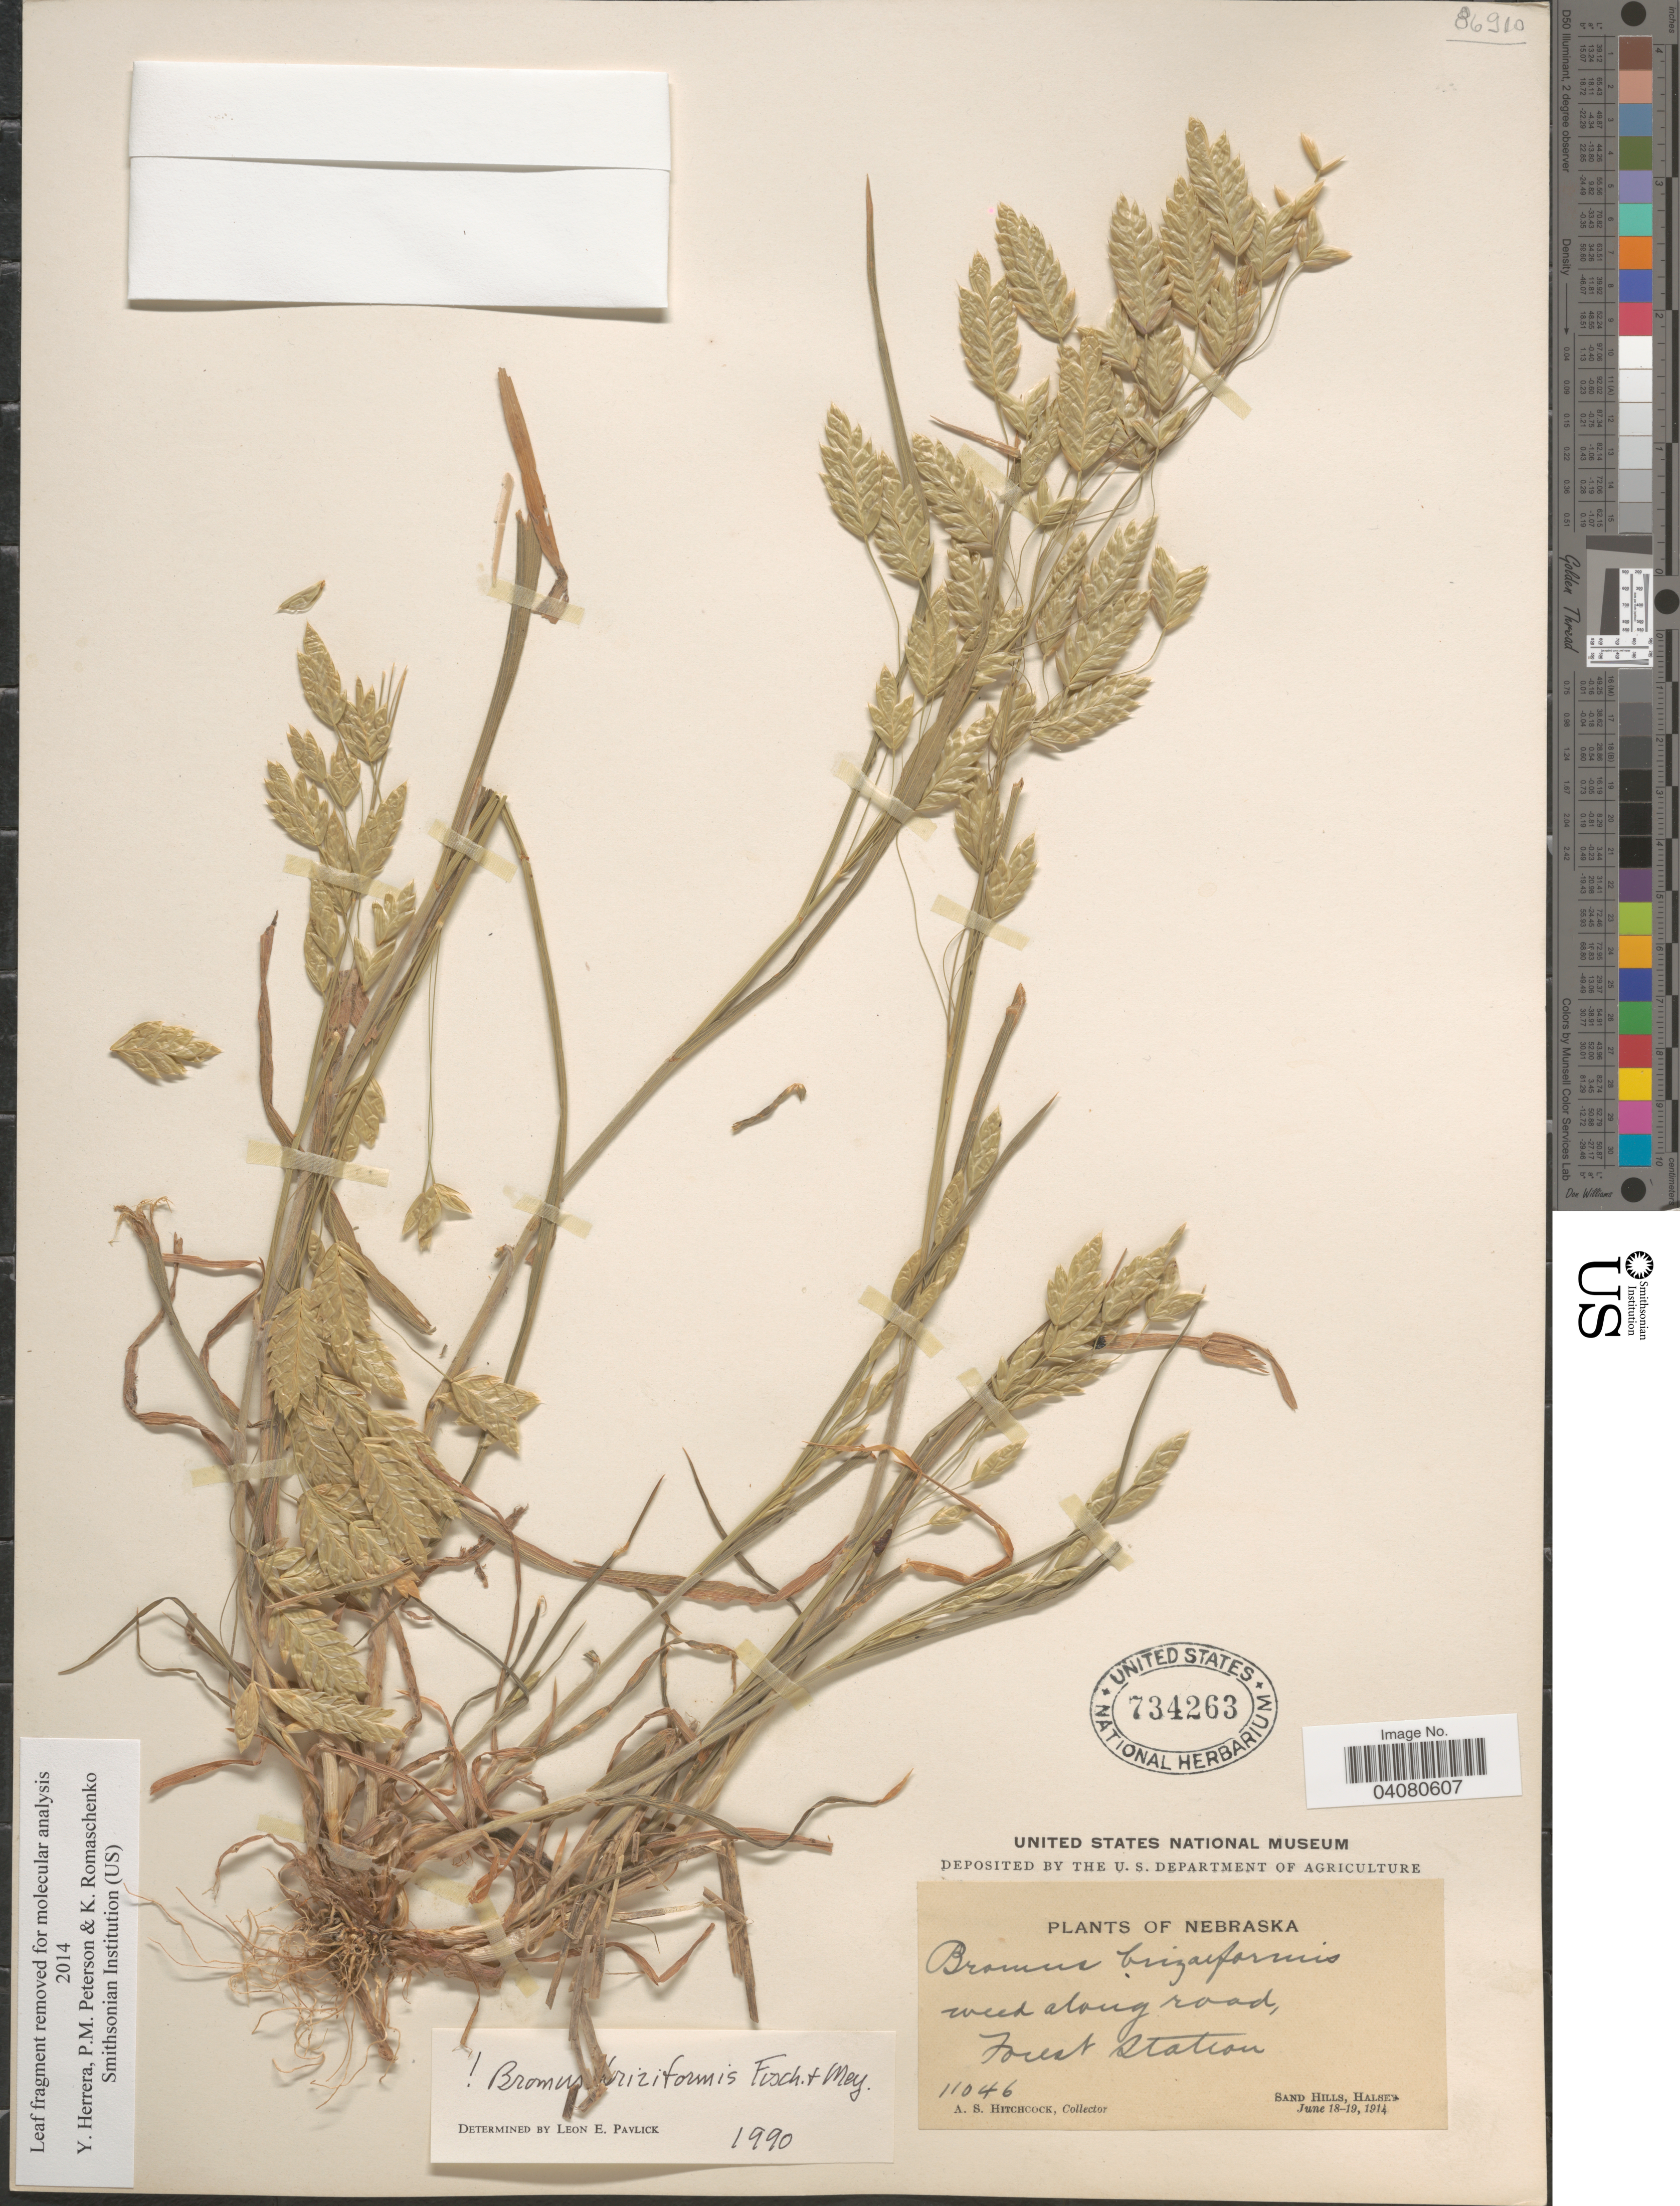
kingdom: Plantae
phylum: Tracheophyta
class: Liliopsida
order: Poales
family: Poaceae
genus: Bromus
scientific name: Bromus briziformis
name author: Fisch. & C.A. Mey.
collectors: A. S. Hitchcock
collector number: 11046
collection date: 1914-06-18/1914-06-19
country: United States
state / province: Nebraska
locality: Weed along road, Forest Station. Sand Hills, Halsey.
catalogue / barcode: US 734263